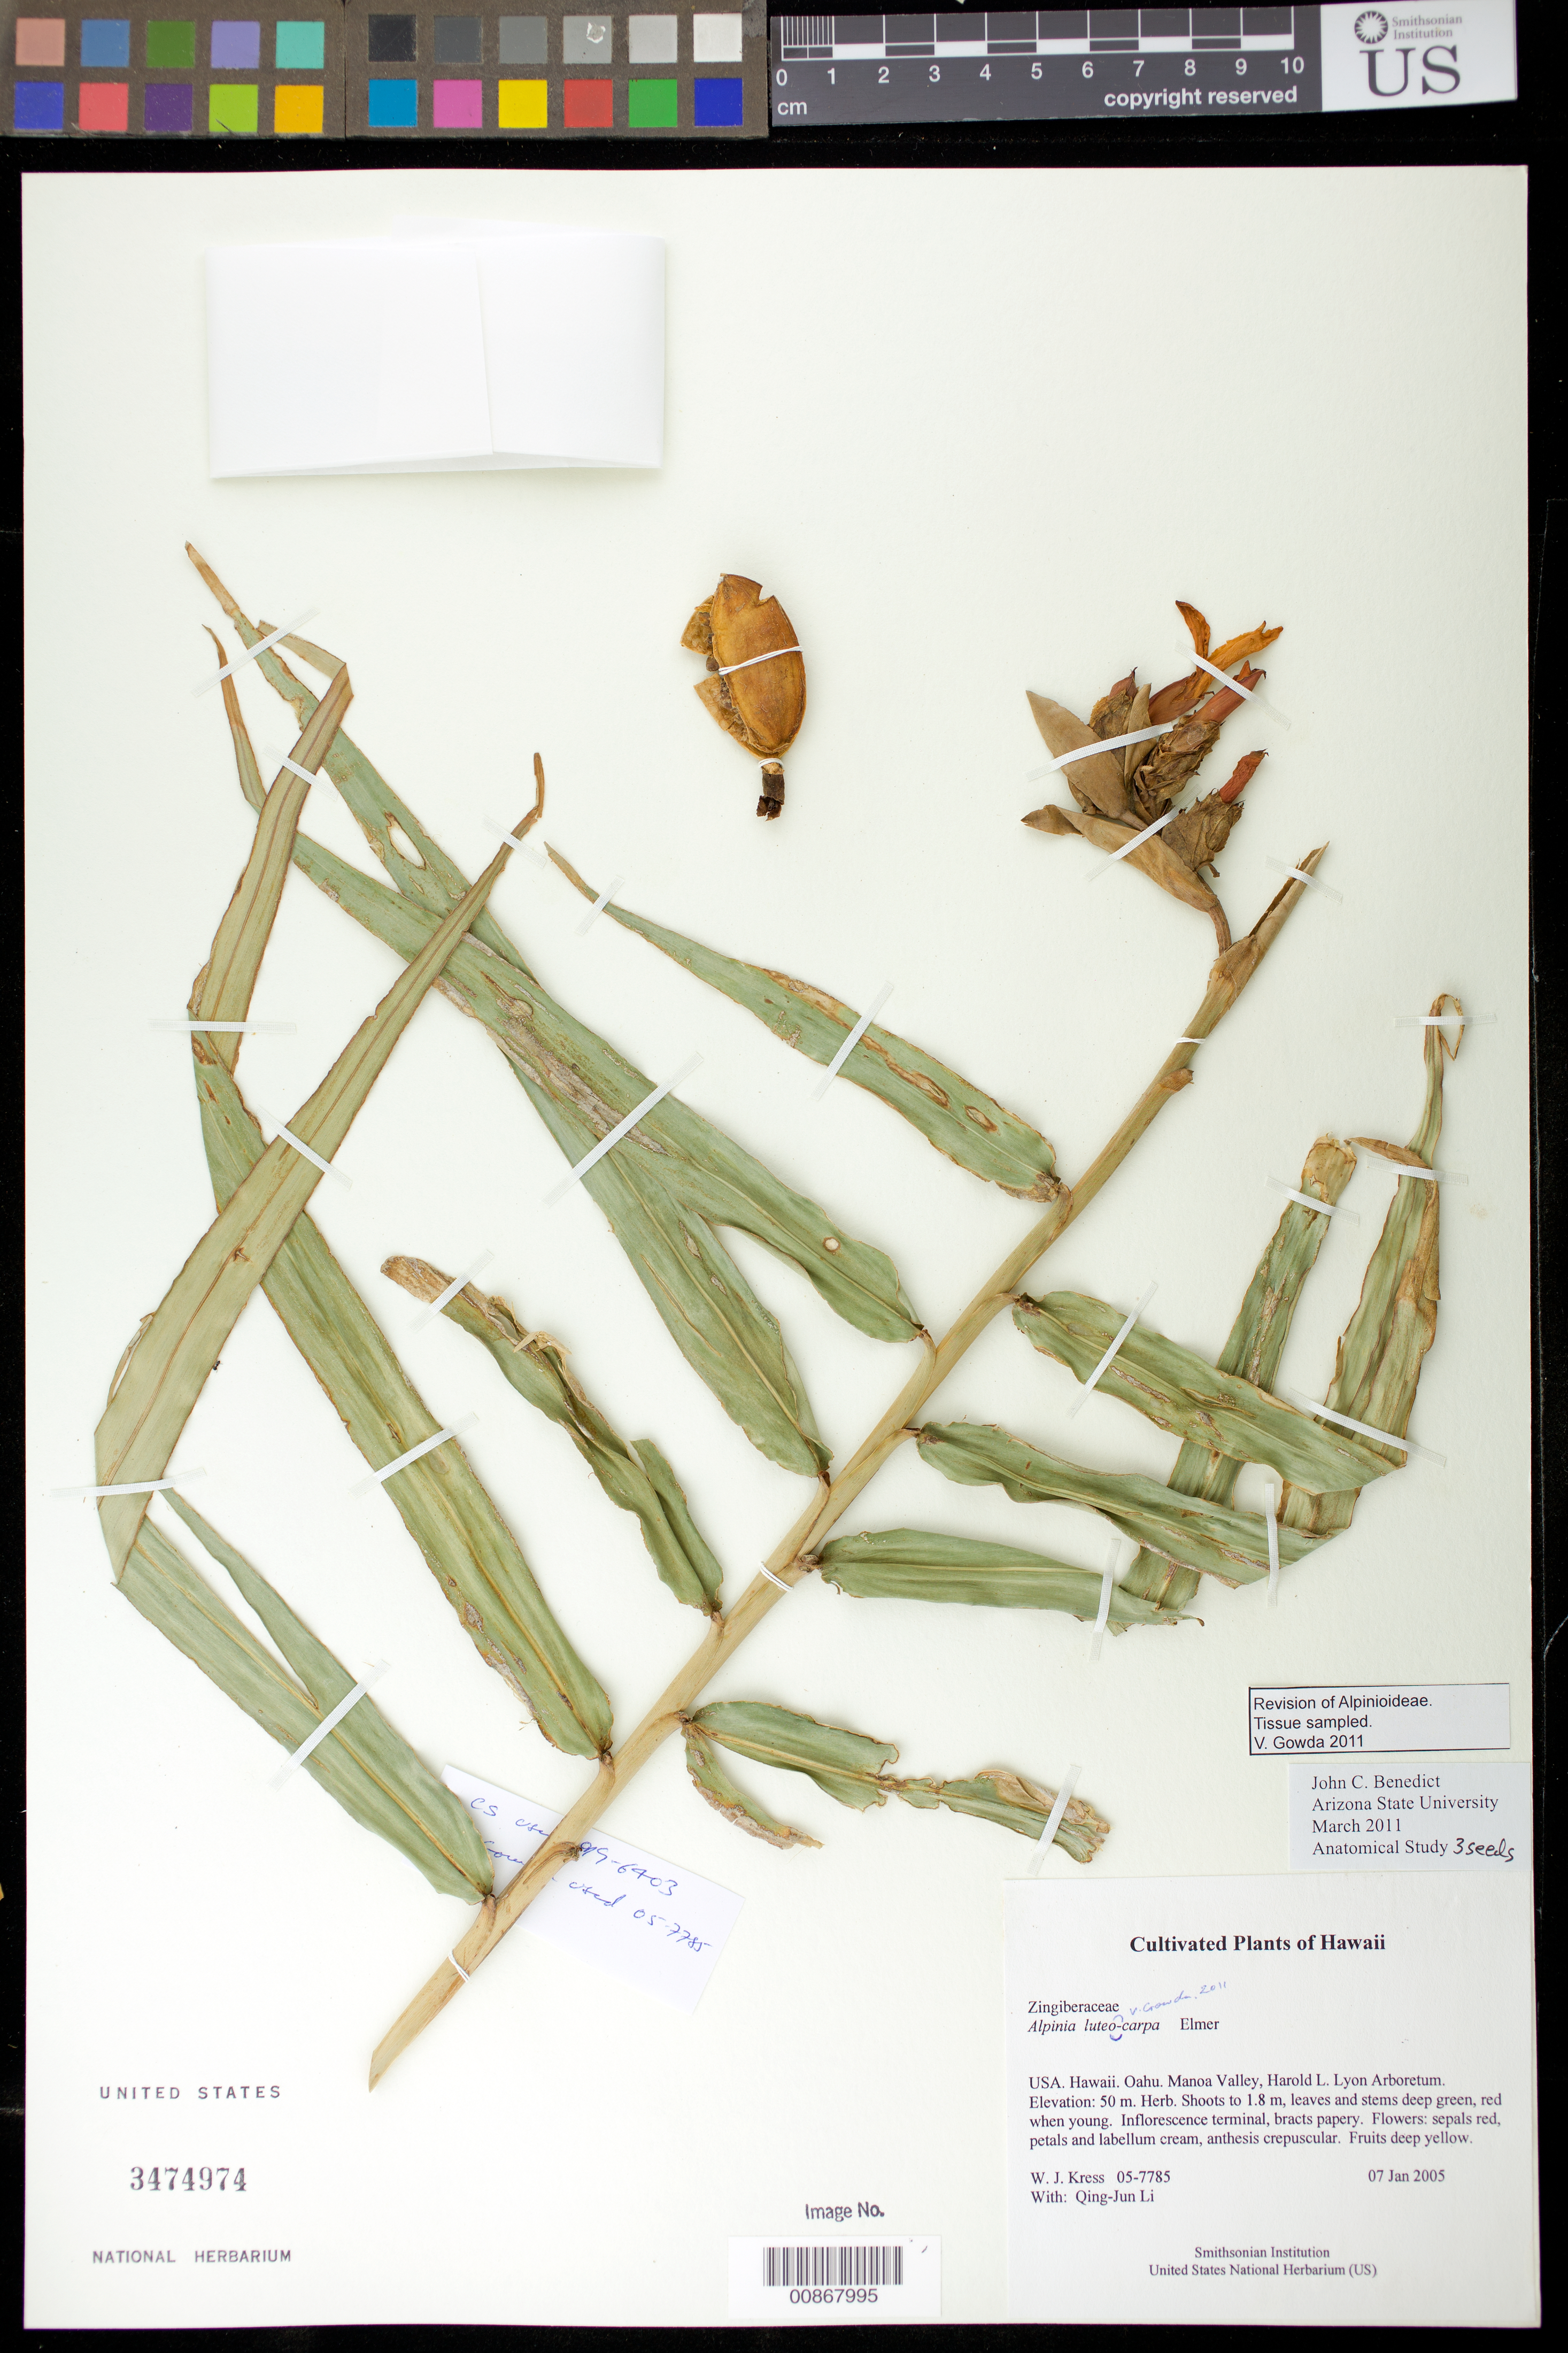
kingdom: Plantae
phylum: Tracheophyta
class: Liliopsida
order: Zingiberales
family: Zingiberaceae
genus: Alpinia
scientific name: Alpinia luteocarpa Elmer, nom. inval.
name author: Elmer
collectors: W. J. Kress & Q. J. Li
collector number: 05-7785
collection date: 2005-01-07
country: United States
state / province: Hawaii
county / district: Honolulu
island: Oahu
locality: Manoa Valley, Harold L. Lyon Arboretum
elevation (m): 50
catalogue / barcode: US 3474974